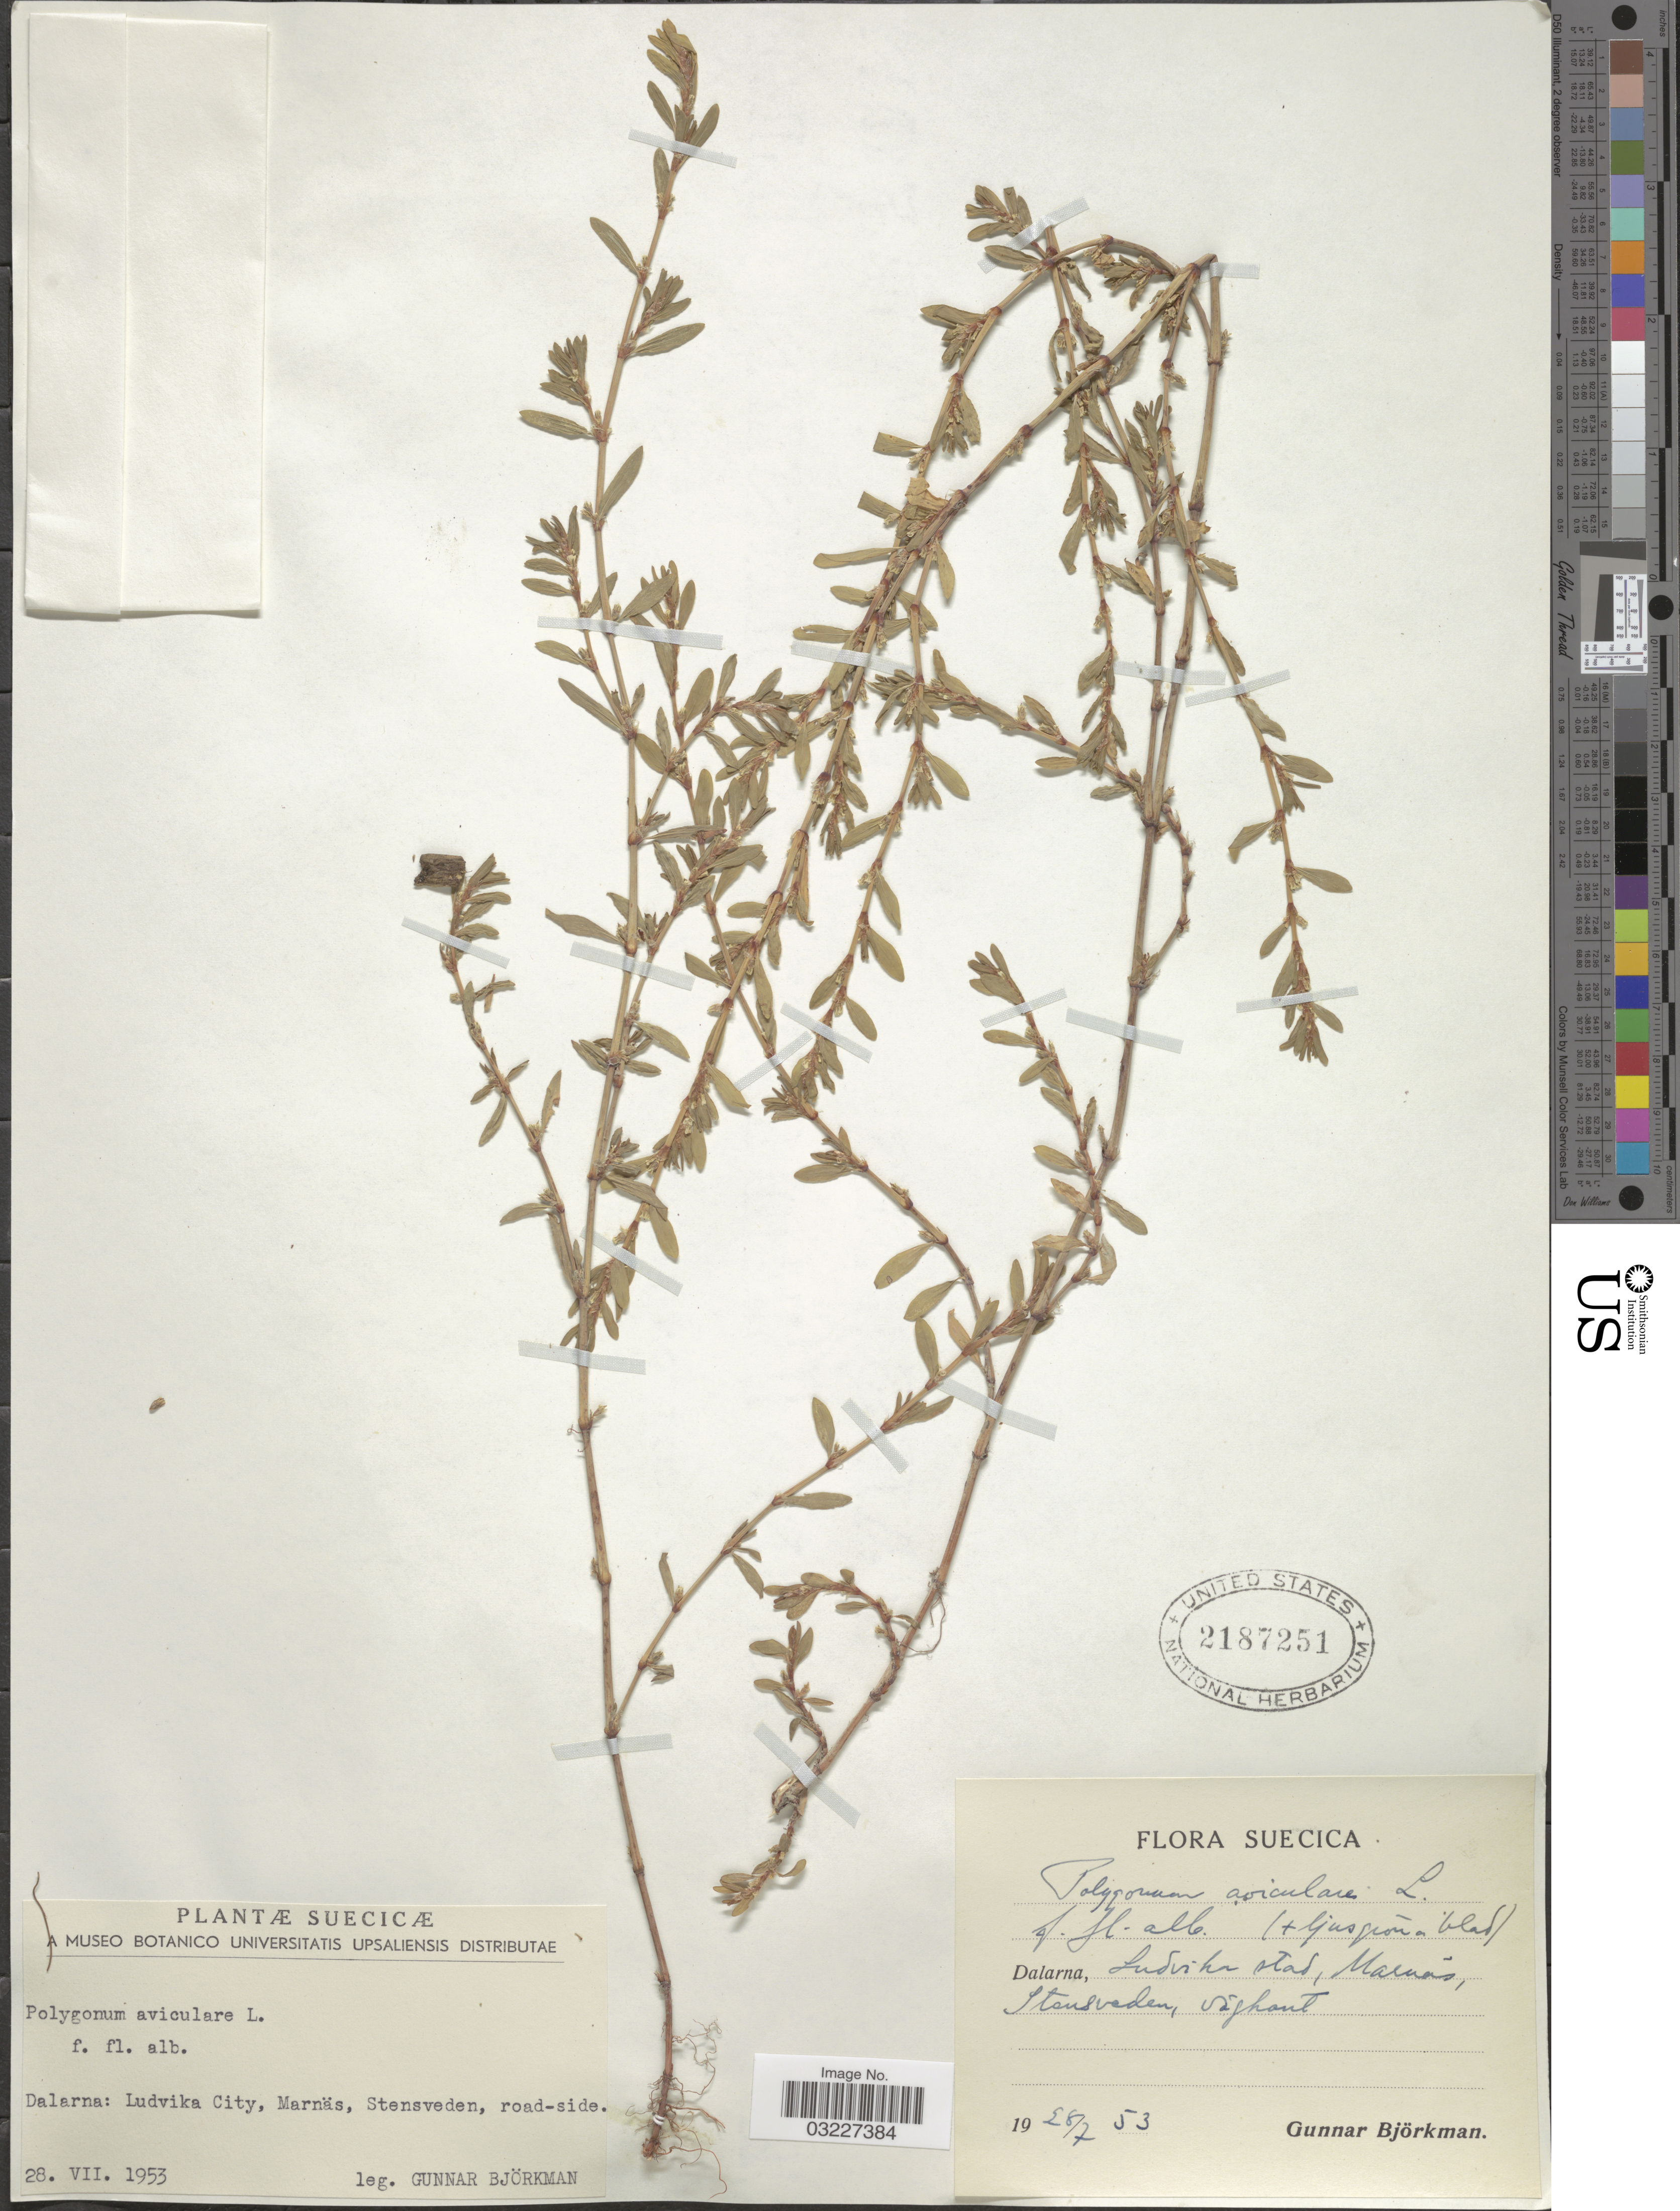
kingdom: Plantae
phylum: Tracheophyta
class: Magnoliopsida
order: Caryophyllales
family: Polygonaceae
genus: Polygonum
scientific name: Polygonum aviculare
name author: L.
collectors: G. Bjorkman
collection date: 1953-07-28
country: Sweden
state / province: Dalarna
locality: Suecicæ. Ludvika City, Marnäs, Stensveden, road-side.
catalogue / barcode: US 2187251